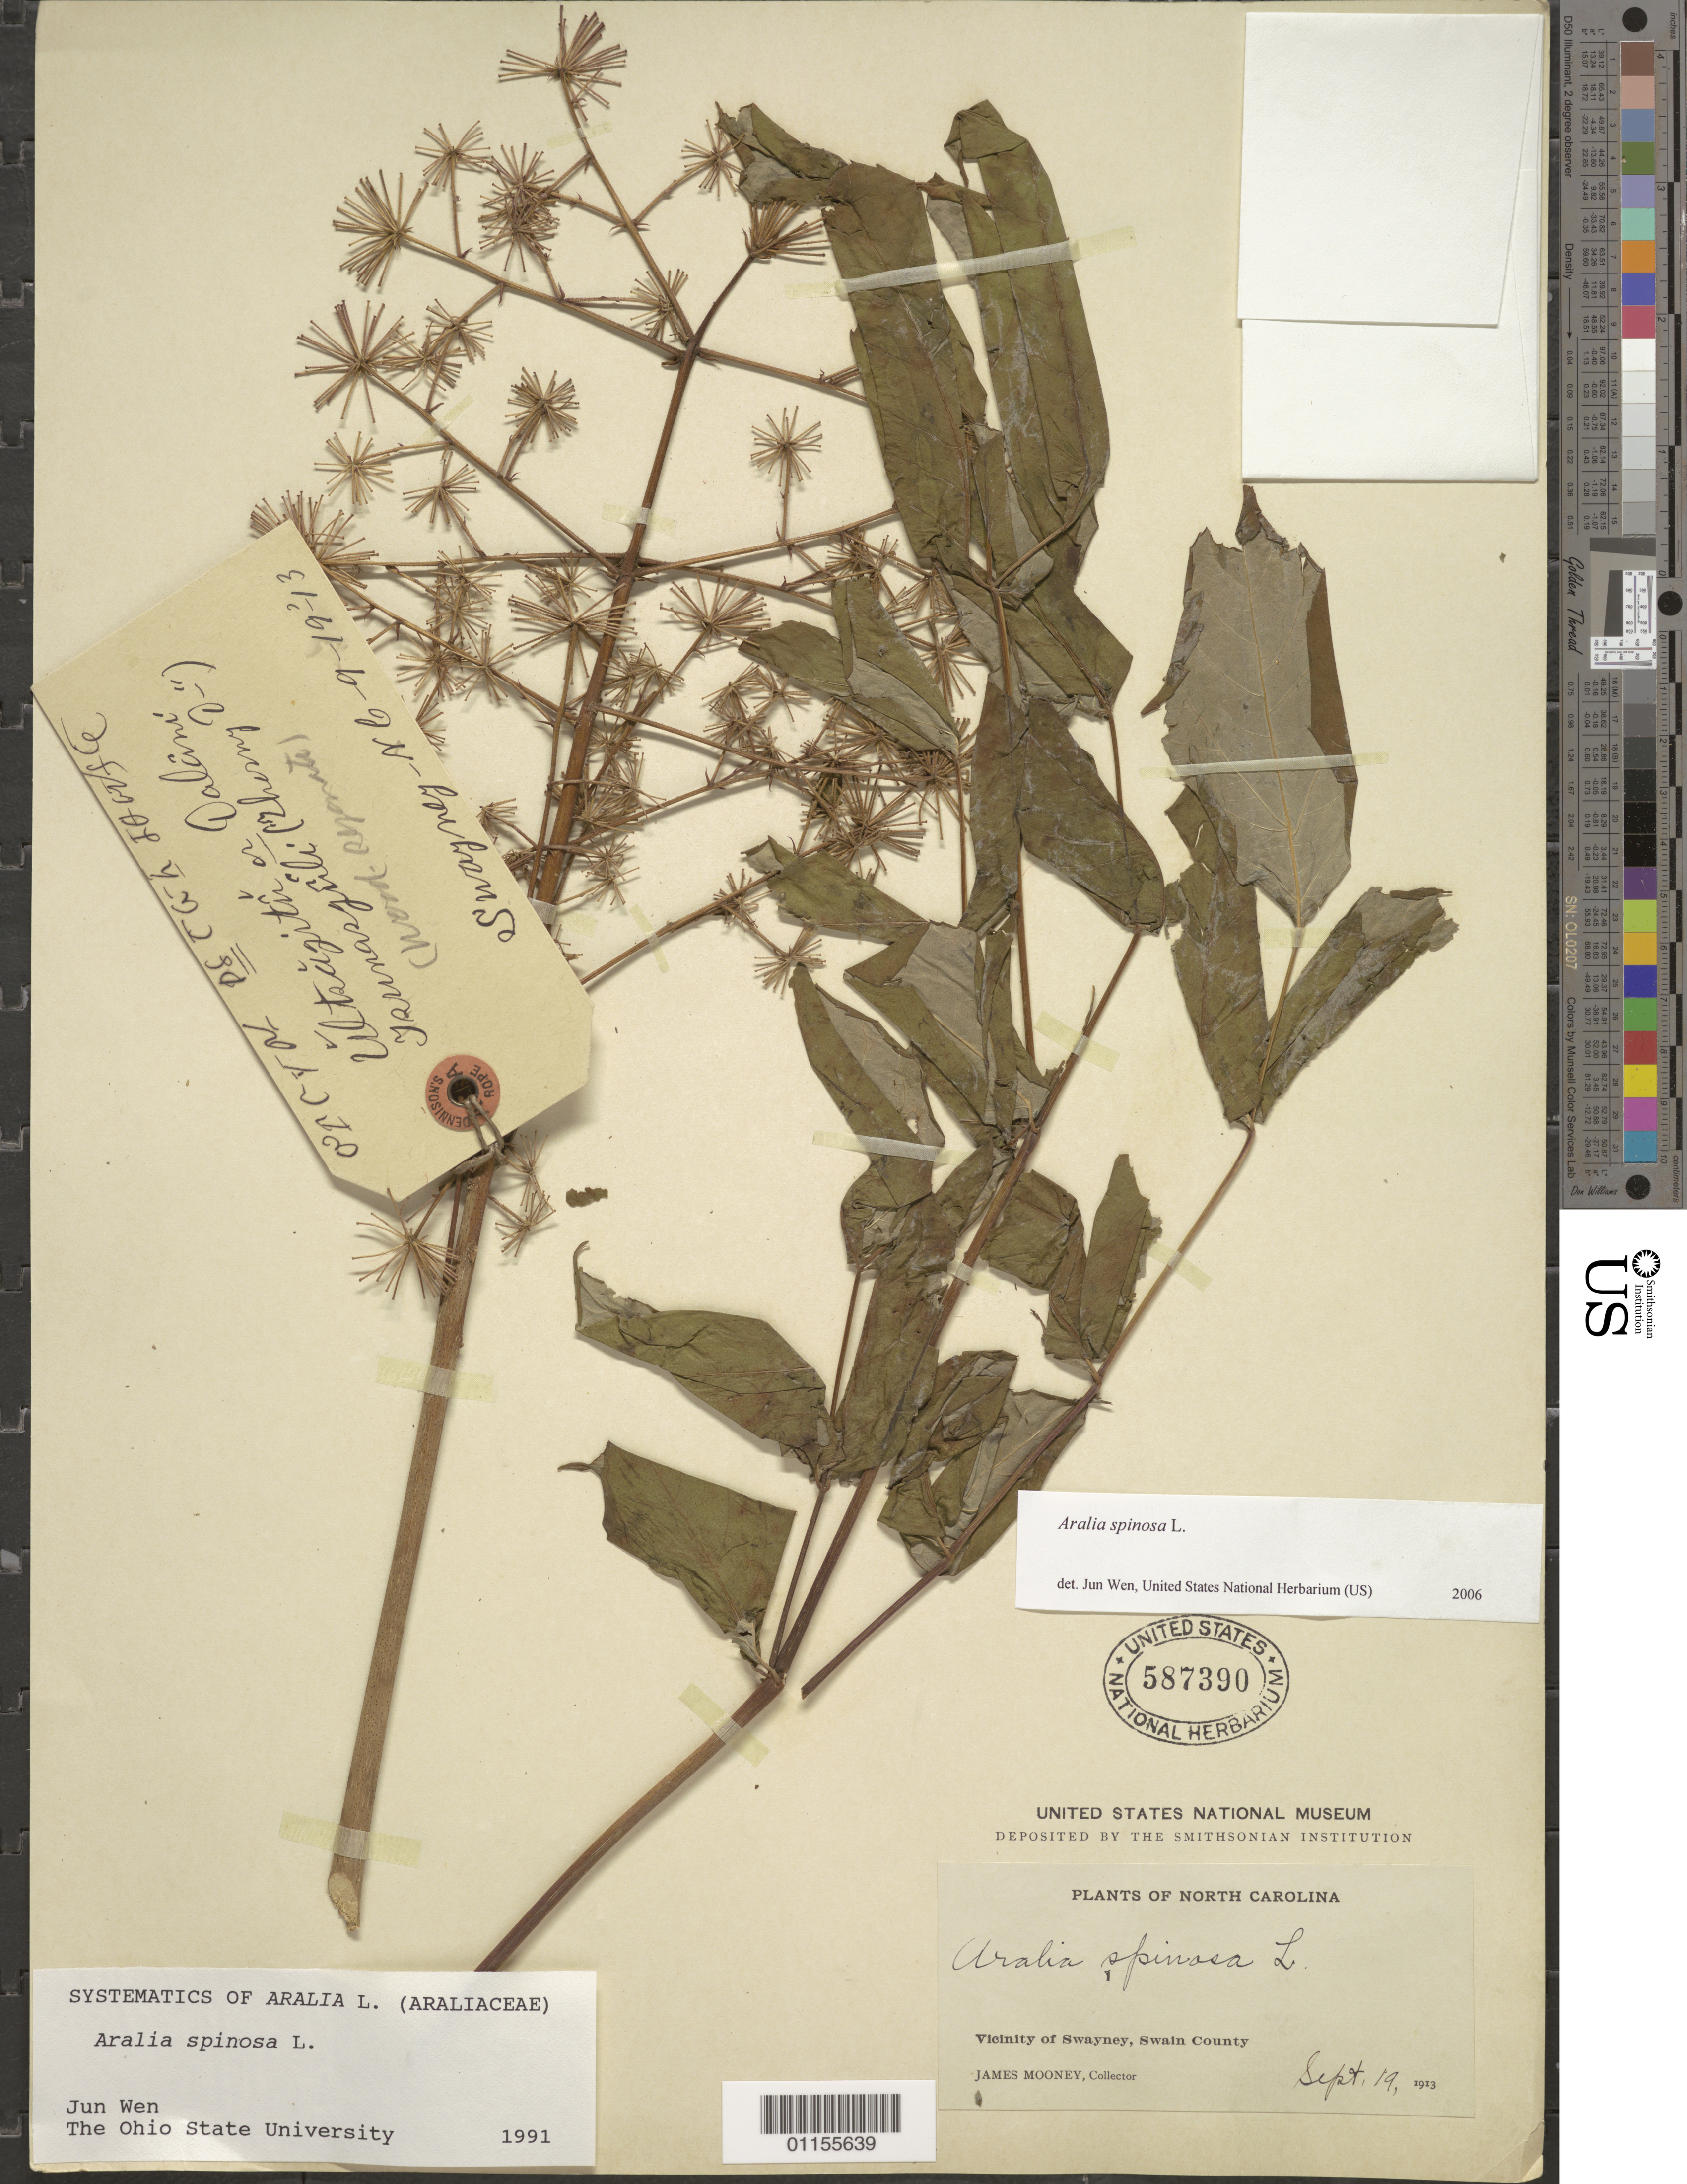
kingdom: Plantae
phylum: Tracheophyta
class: Magnoliopsida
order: Apiales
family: Araliaceae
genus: Aralia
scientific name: Aralia spinosa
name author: L.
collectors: J. Mooney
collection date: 1913-09-19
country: United States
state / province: North Carolina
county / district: Swain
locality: Vicinity of Swayney.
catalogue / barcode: US 587390